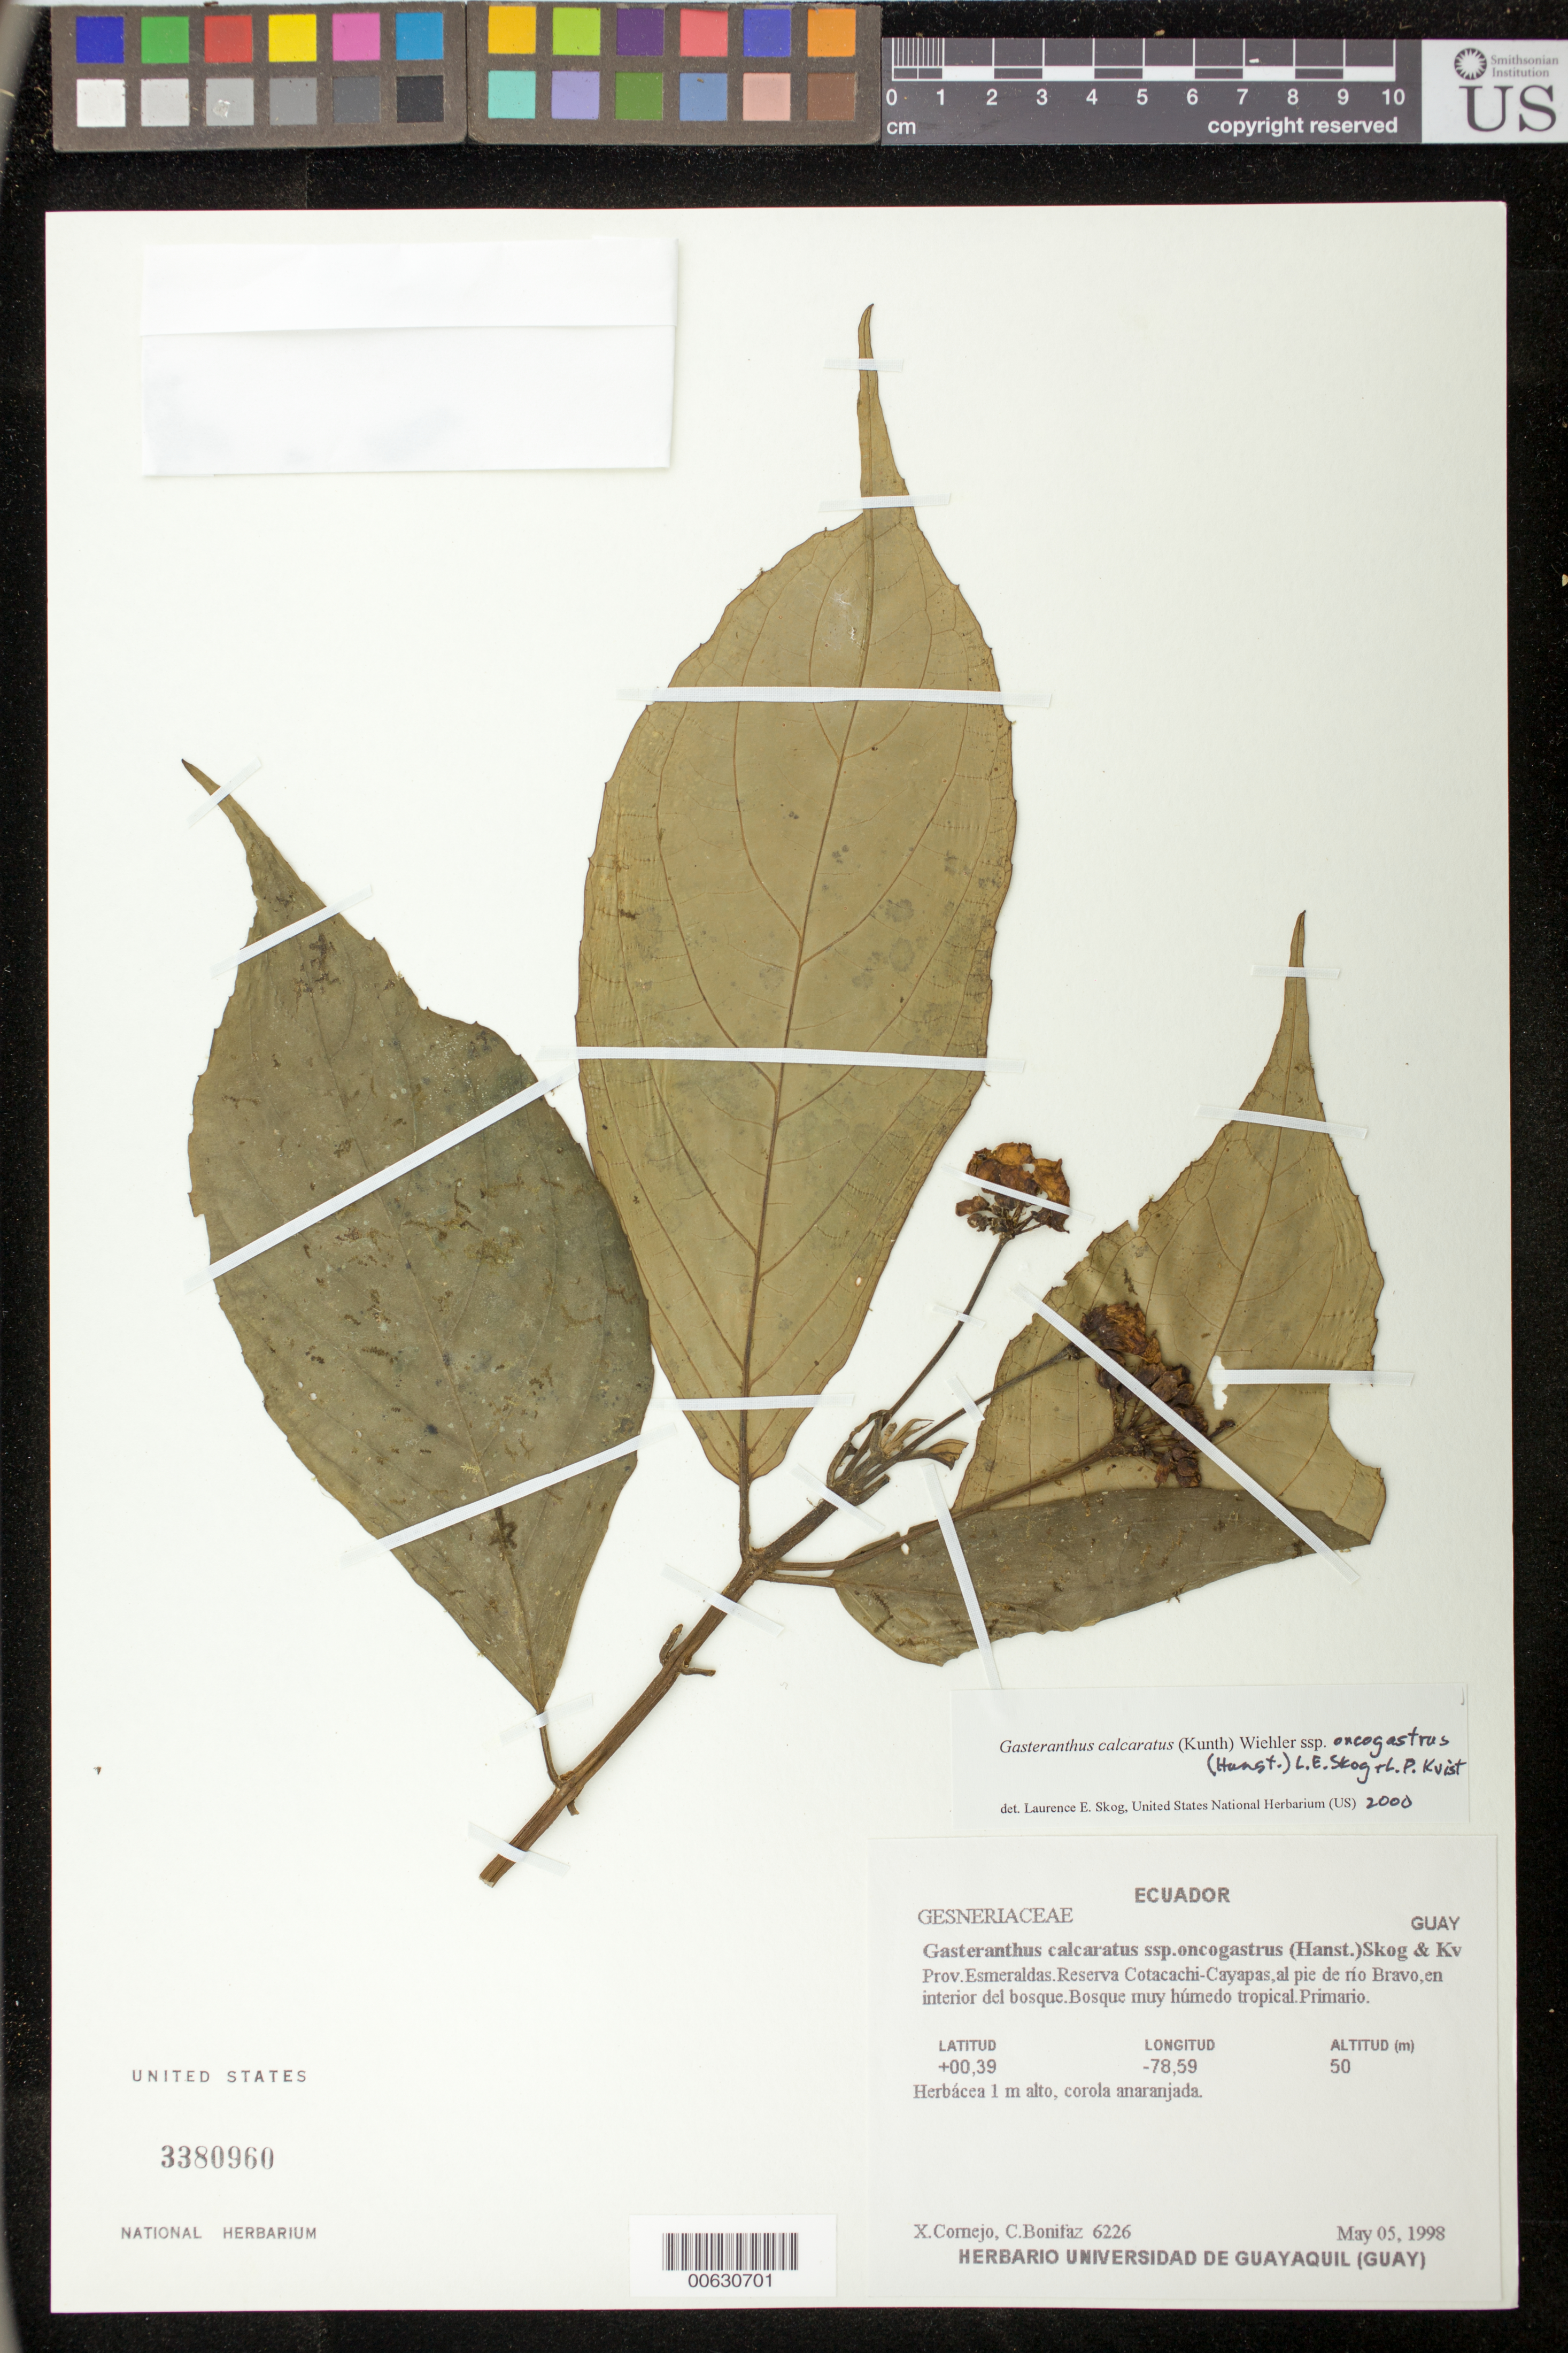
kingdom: Plantae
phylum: Tracheophyta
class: Magnoliopsida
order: Lamiales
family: Gesneriaceae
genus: Sinningia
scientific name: Sinningia incarnata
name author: (Aubl.) D.L. Denham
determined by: Skog, Laurence E.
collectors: X. F. Cornejo & C. Bonifaz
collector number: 6226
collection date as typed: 05 May 1998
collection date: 1998-05-05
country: Ecuador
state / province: Esmeraldas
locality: Reserva Cotacachi-Cayapas, al pie de río Bravo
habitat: En interior del bosque; bosque muy húmedo tropical, primario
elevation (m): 50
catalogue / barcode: US 3380960